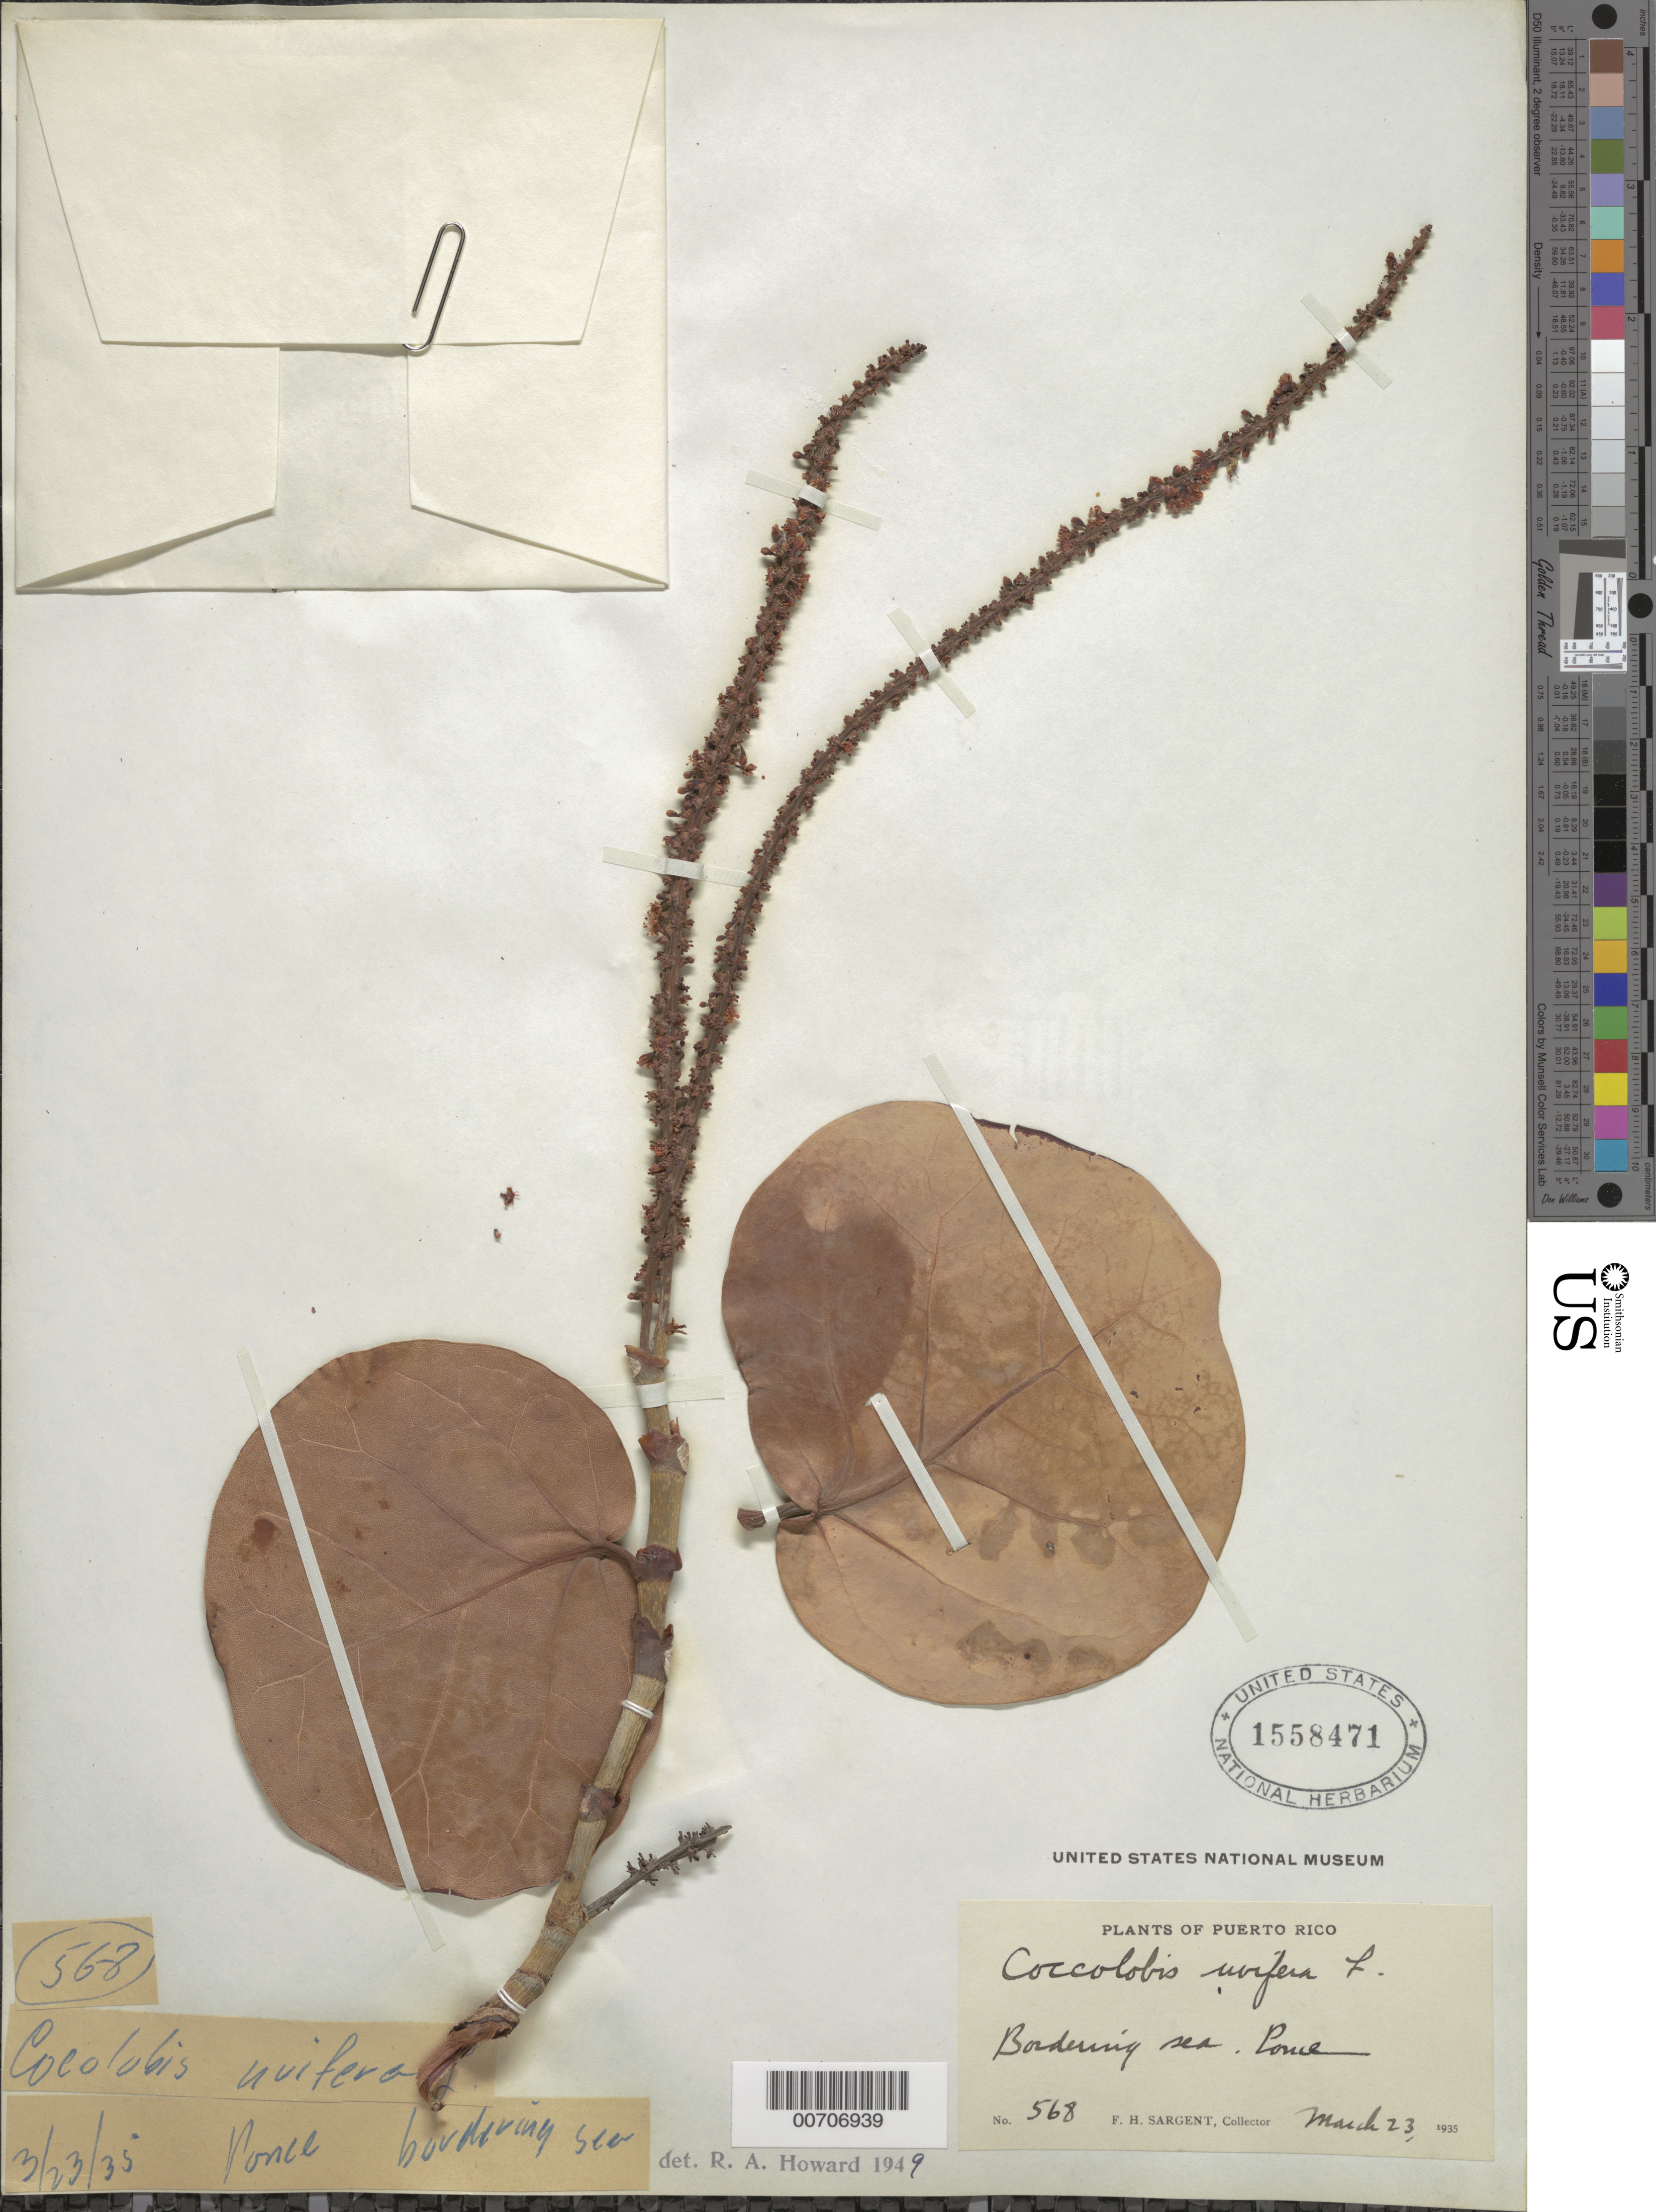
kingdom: Plantae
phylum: Tracheophyta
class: Magnoliopsida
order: Caryophyllales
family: Polygonaceae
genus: Coccoloba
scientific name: Coccoloba x uvifera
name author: L.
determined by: Howard, R. A.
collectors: F. H. Sargent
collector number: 568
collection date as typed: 23 Mar 1935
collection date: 1935-03-23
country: Puerto Rico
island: Greater Antilles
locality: Ponce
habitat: Bordering sea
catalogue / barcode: US 1558471